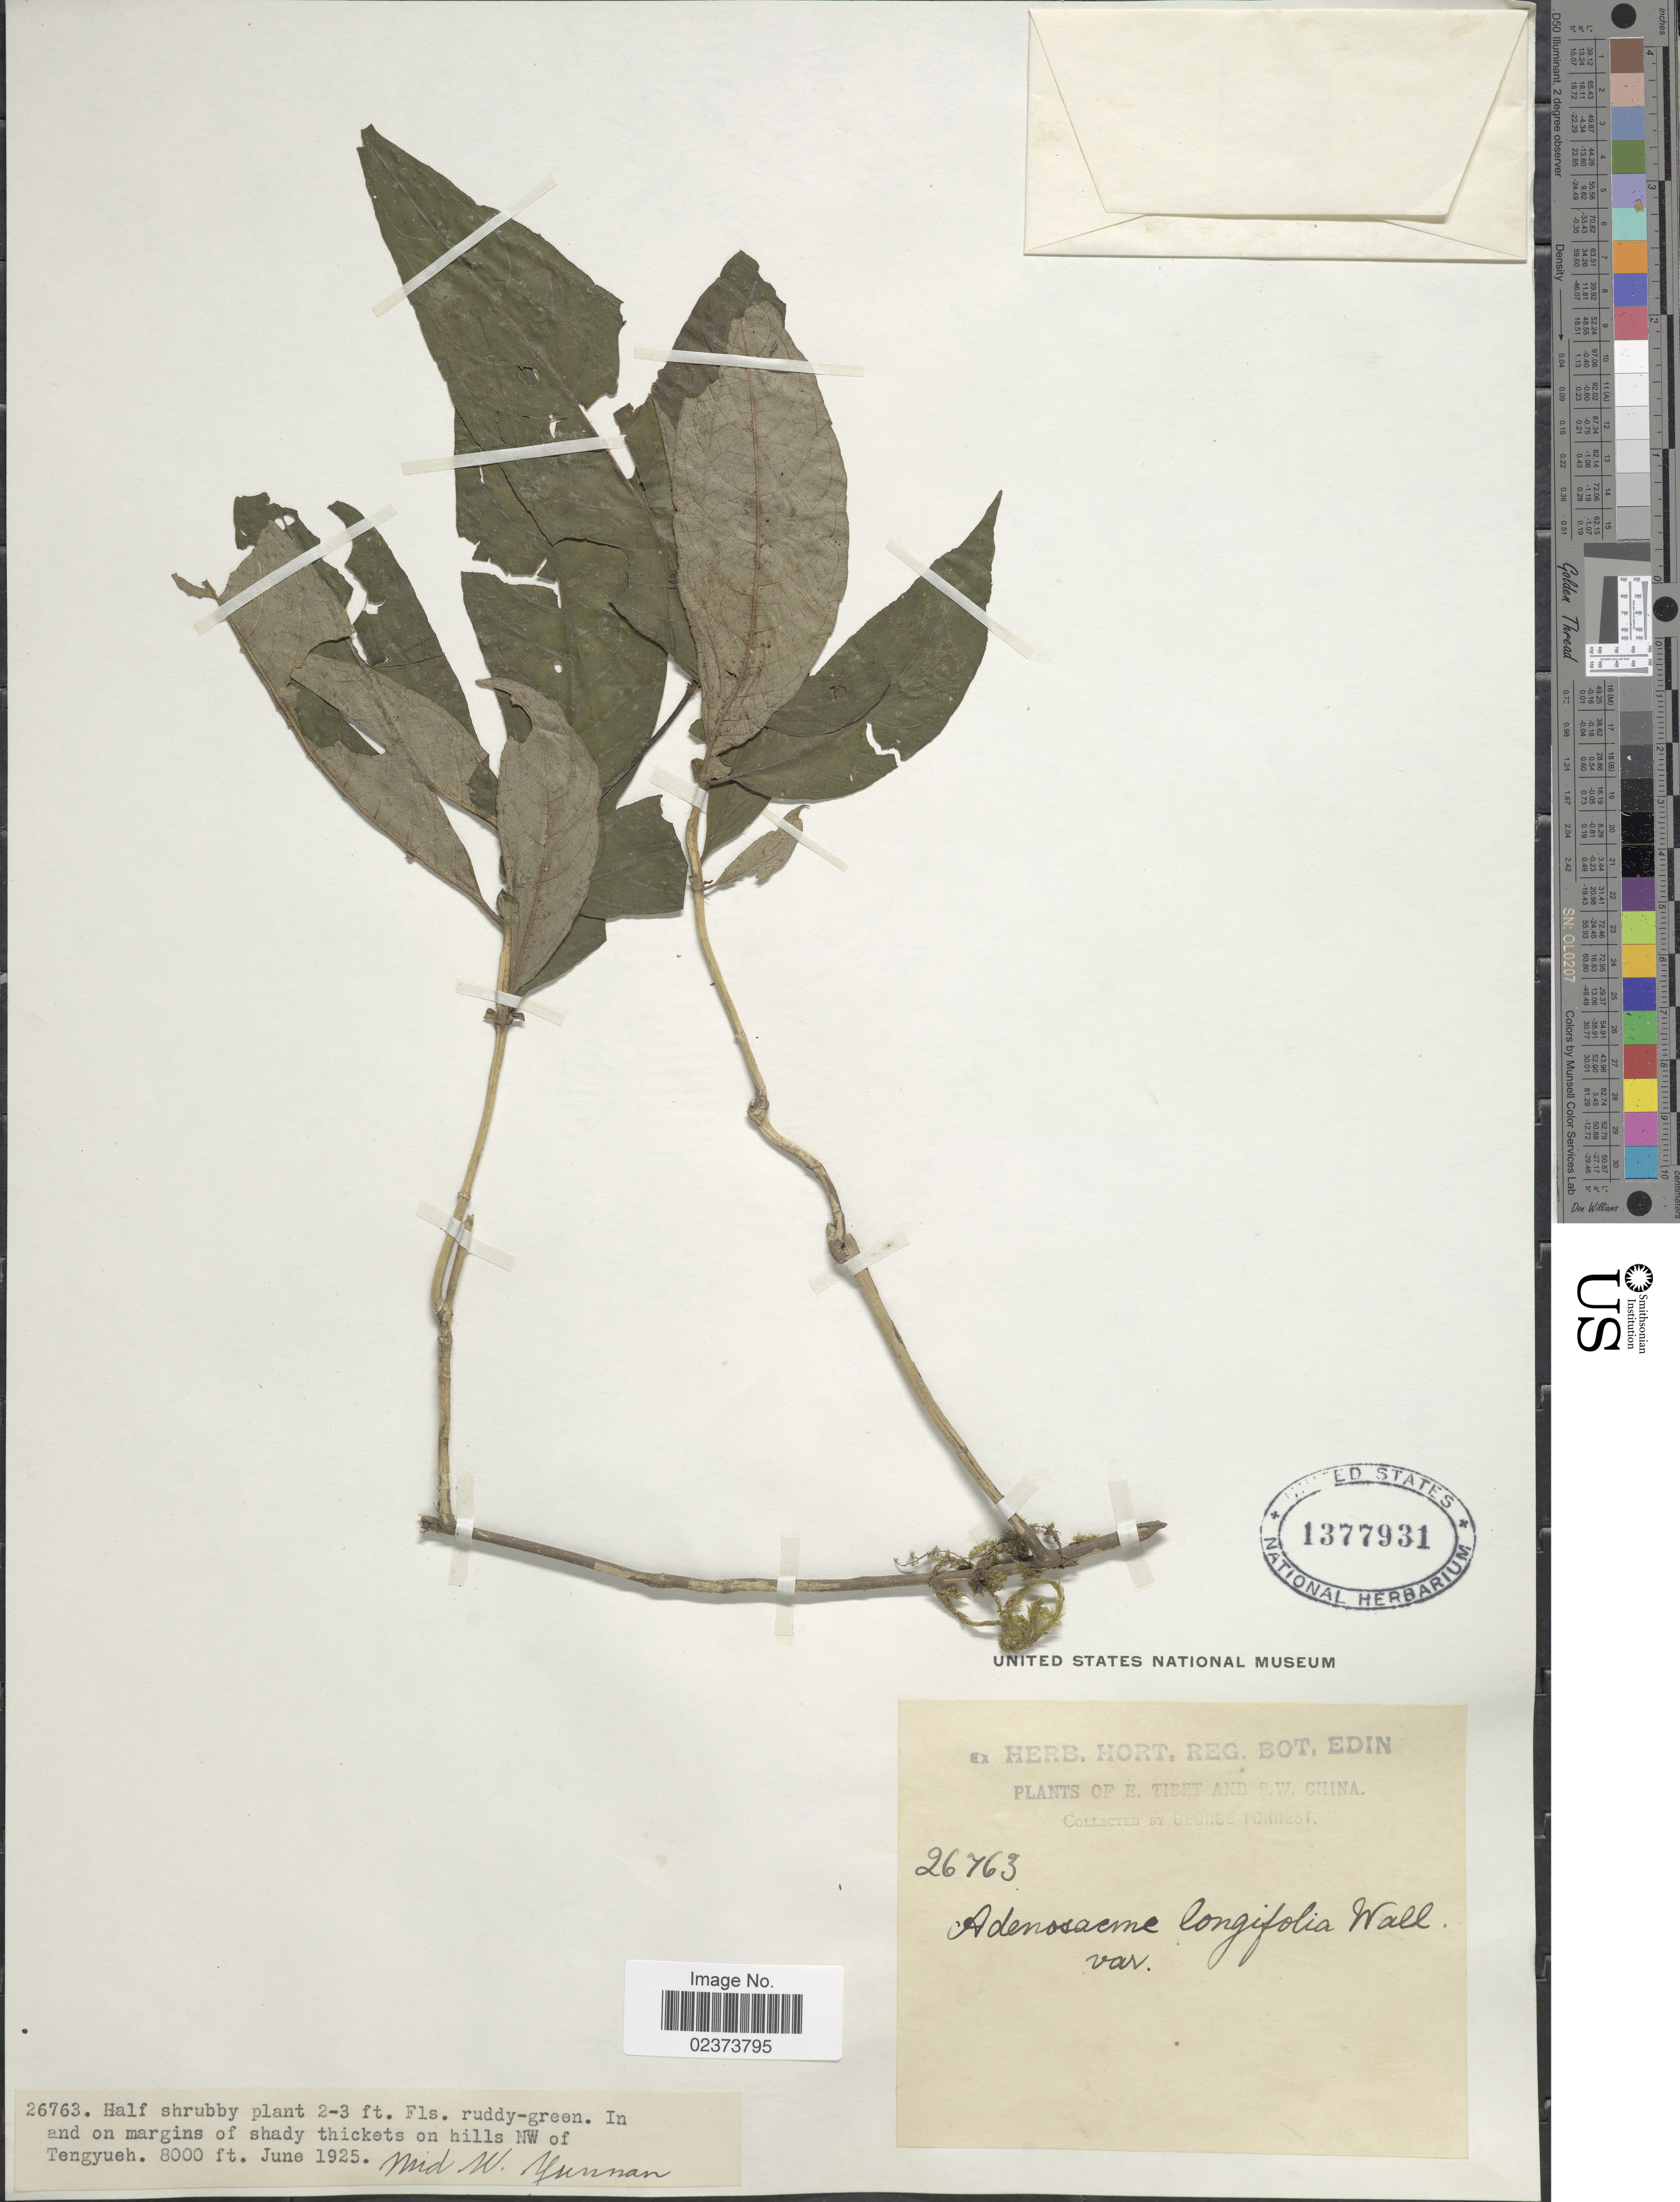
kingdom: Plantae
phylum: Tracheophyta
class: Magnoliopsida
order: Gentianales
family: Rubiaceae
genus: Mycetia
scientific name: Mycetia longifolia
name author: (Wall.) Kuntze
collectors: G. Forrest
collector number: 26763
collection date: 1925-06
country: China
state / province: Yunnan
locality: On hills of Tengyueh, Mid. W. Yunnan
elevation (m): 2438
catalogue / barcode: US 1377931